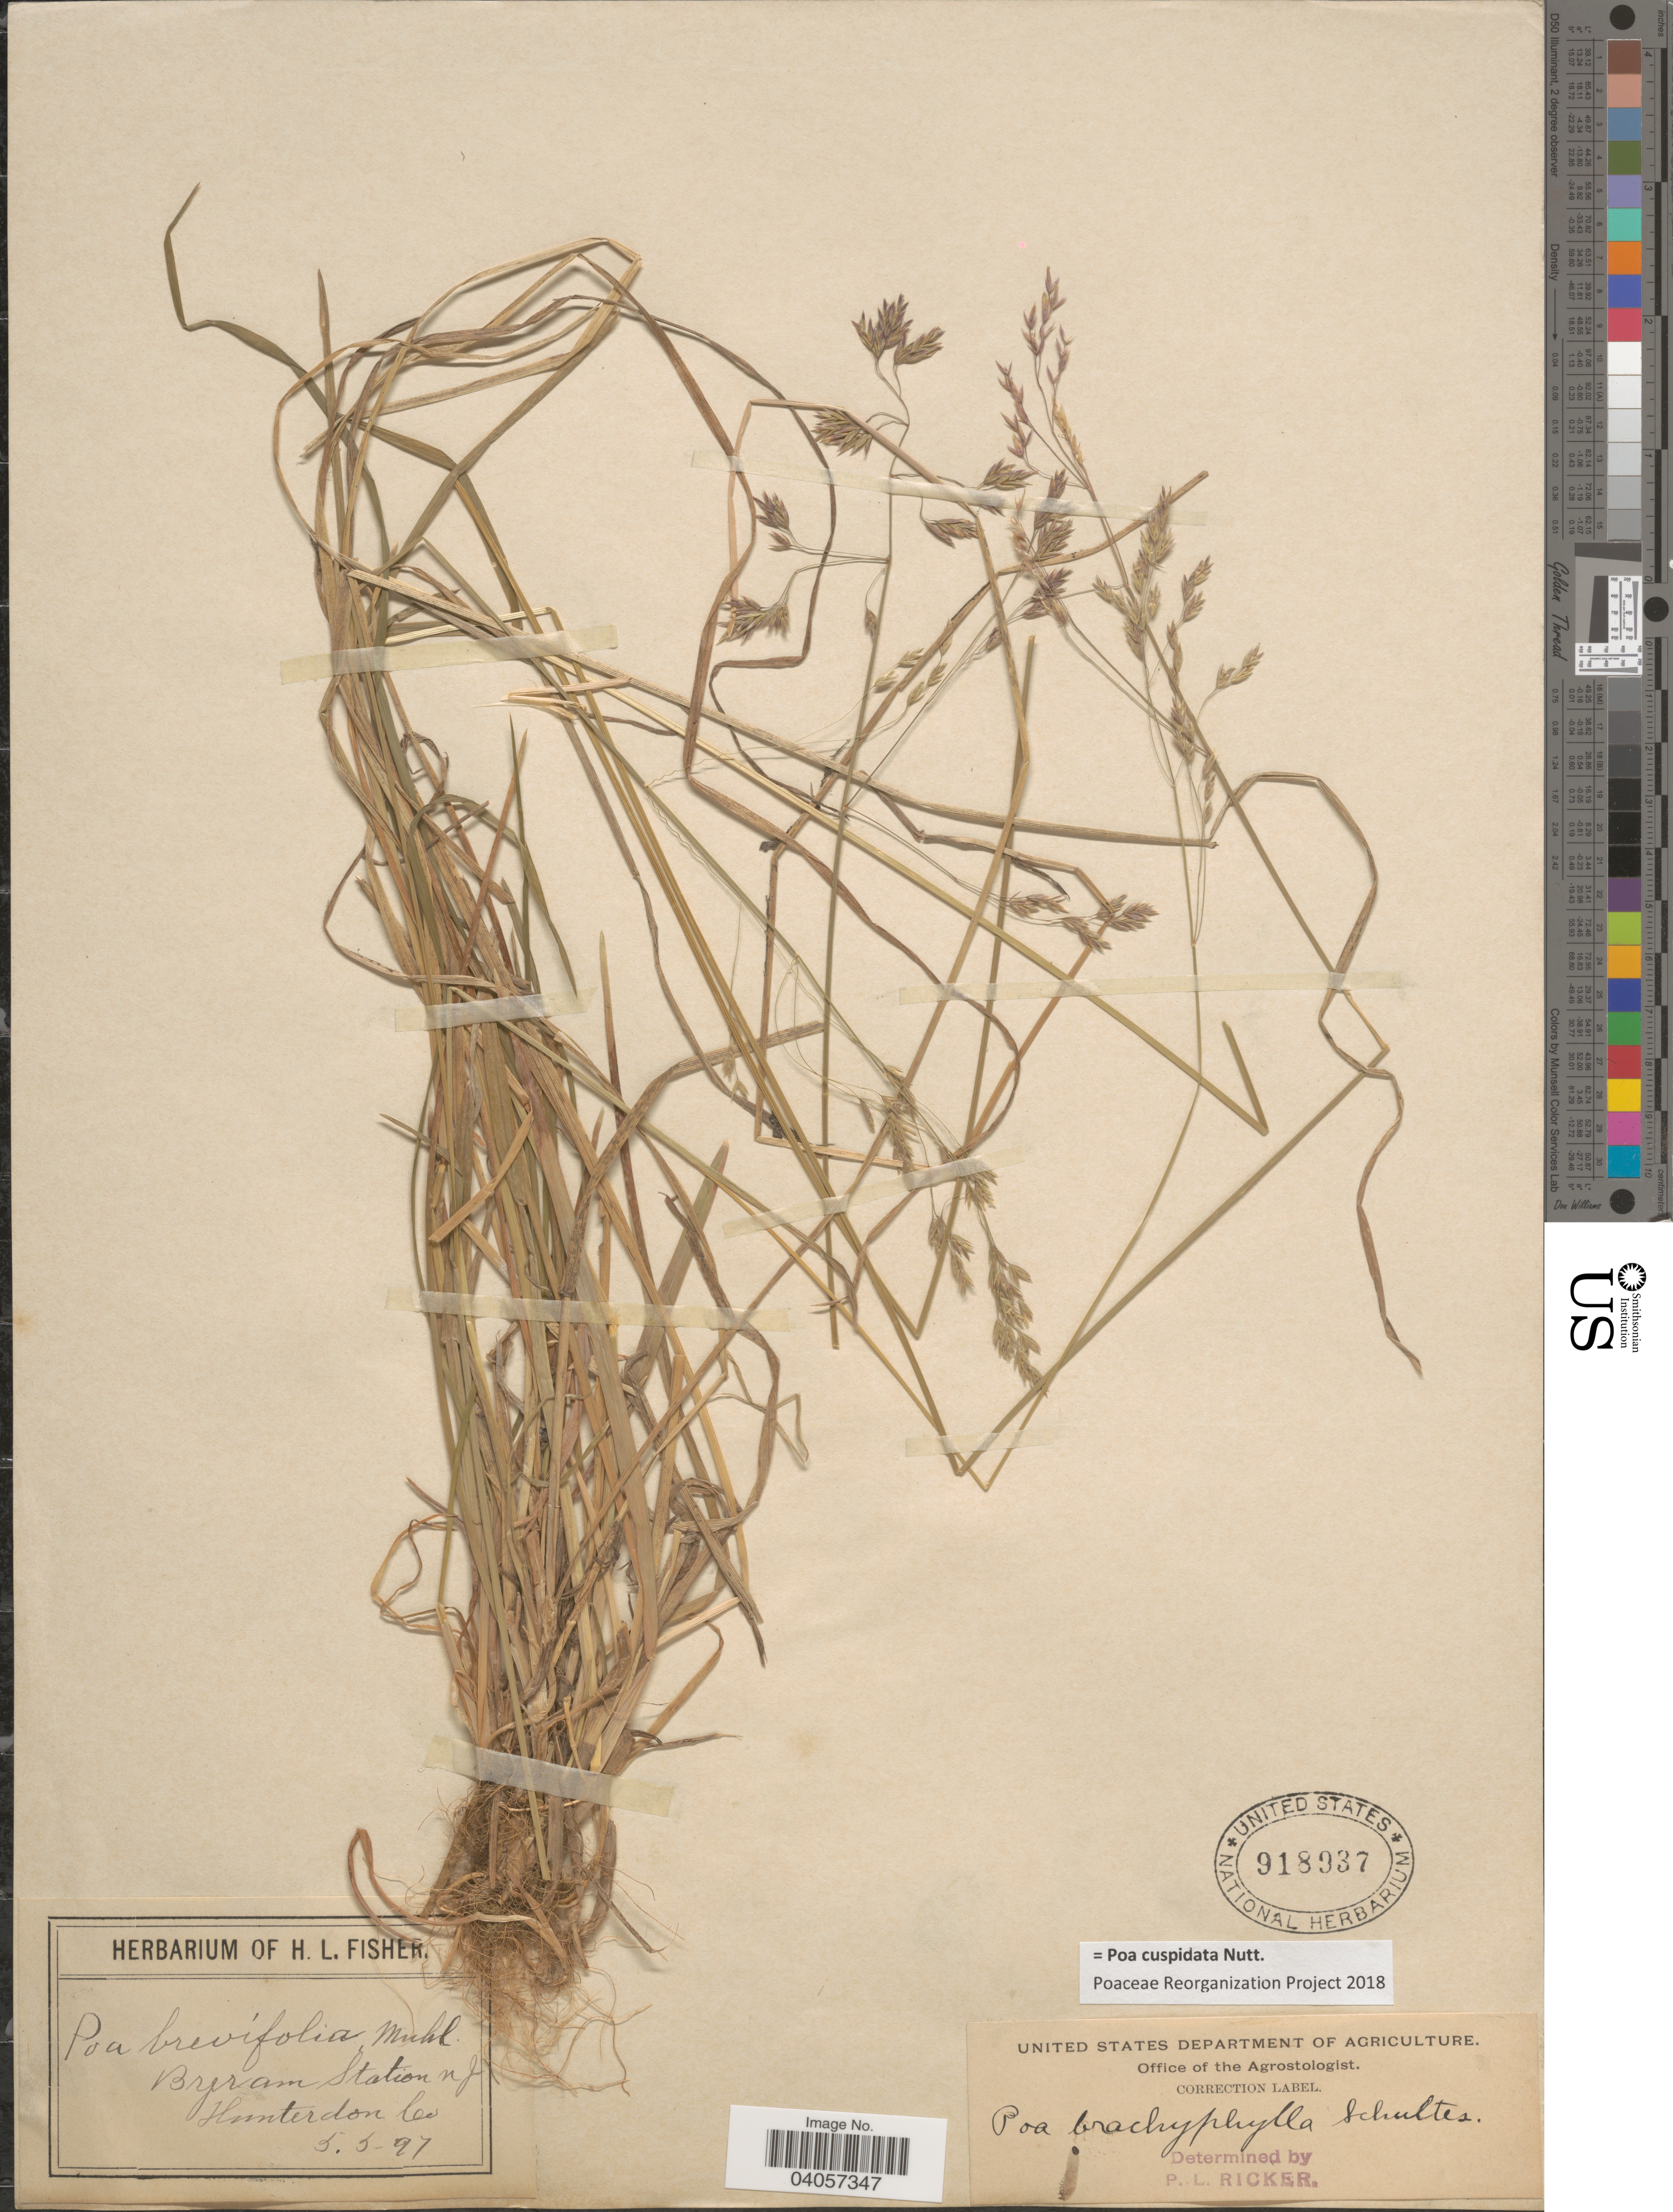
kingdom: Plantae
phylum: Tracheophyta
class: Liliopsida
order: Poales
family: Poaceae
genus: Poa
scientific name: Poa cuspidata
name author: Nutt.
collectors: ex herb. of H. L. Fisher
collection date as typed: Transcribed d/m/y: 5/5/97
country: United States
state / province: New Jersey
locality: Byram Station. Hunterdon Co.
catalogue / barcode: US 918937